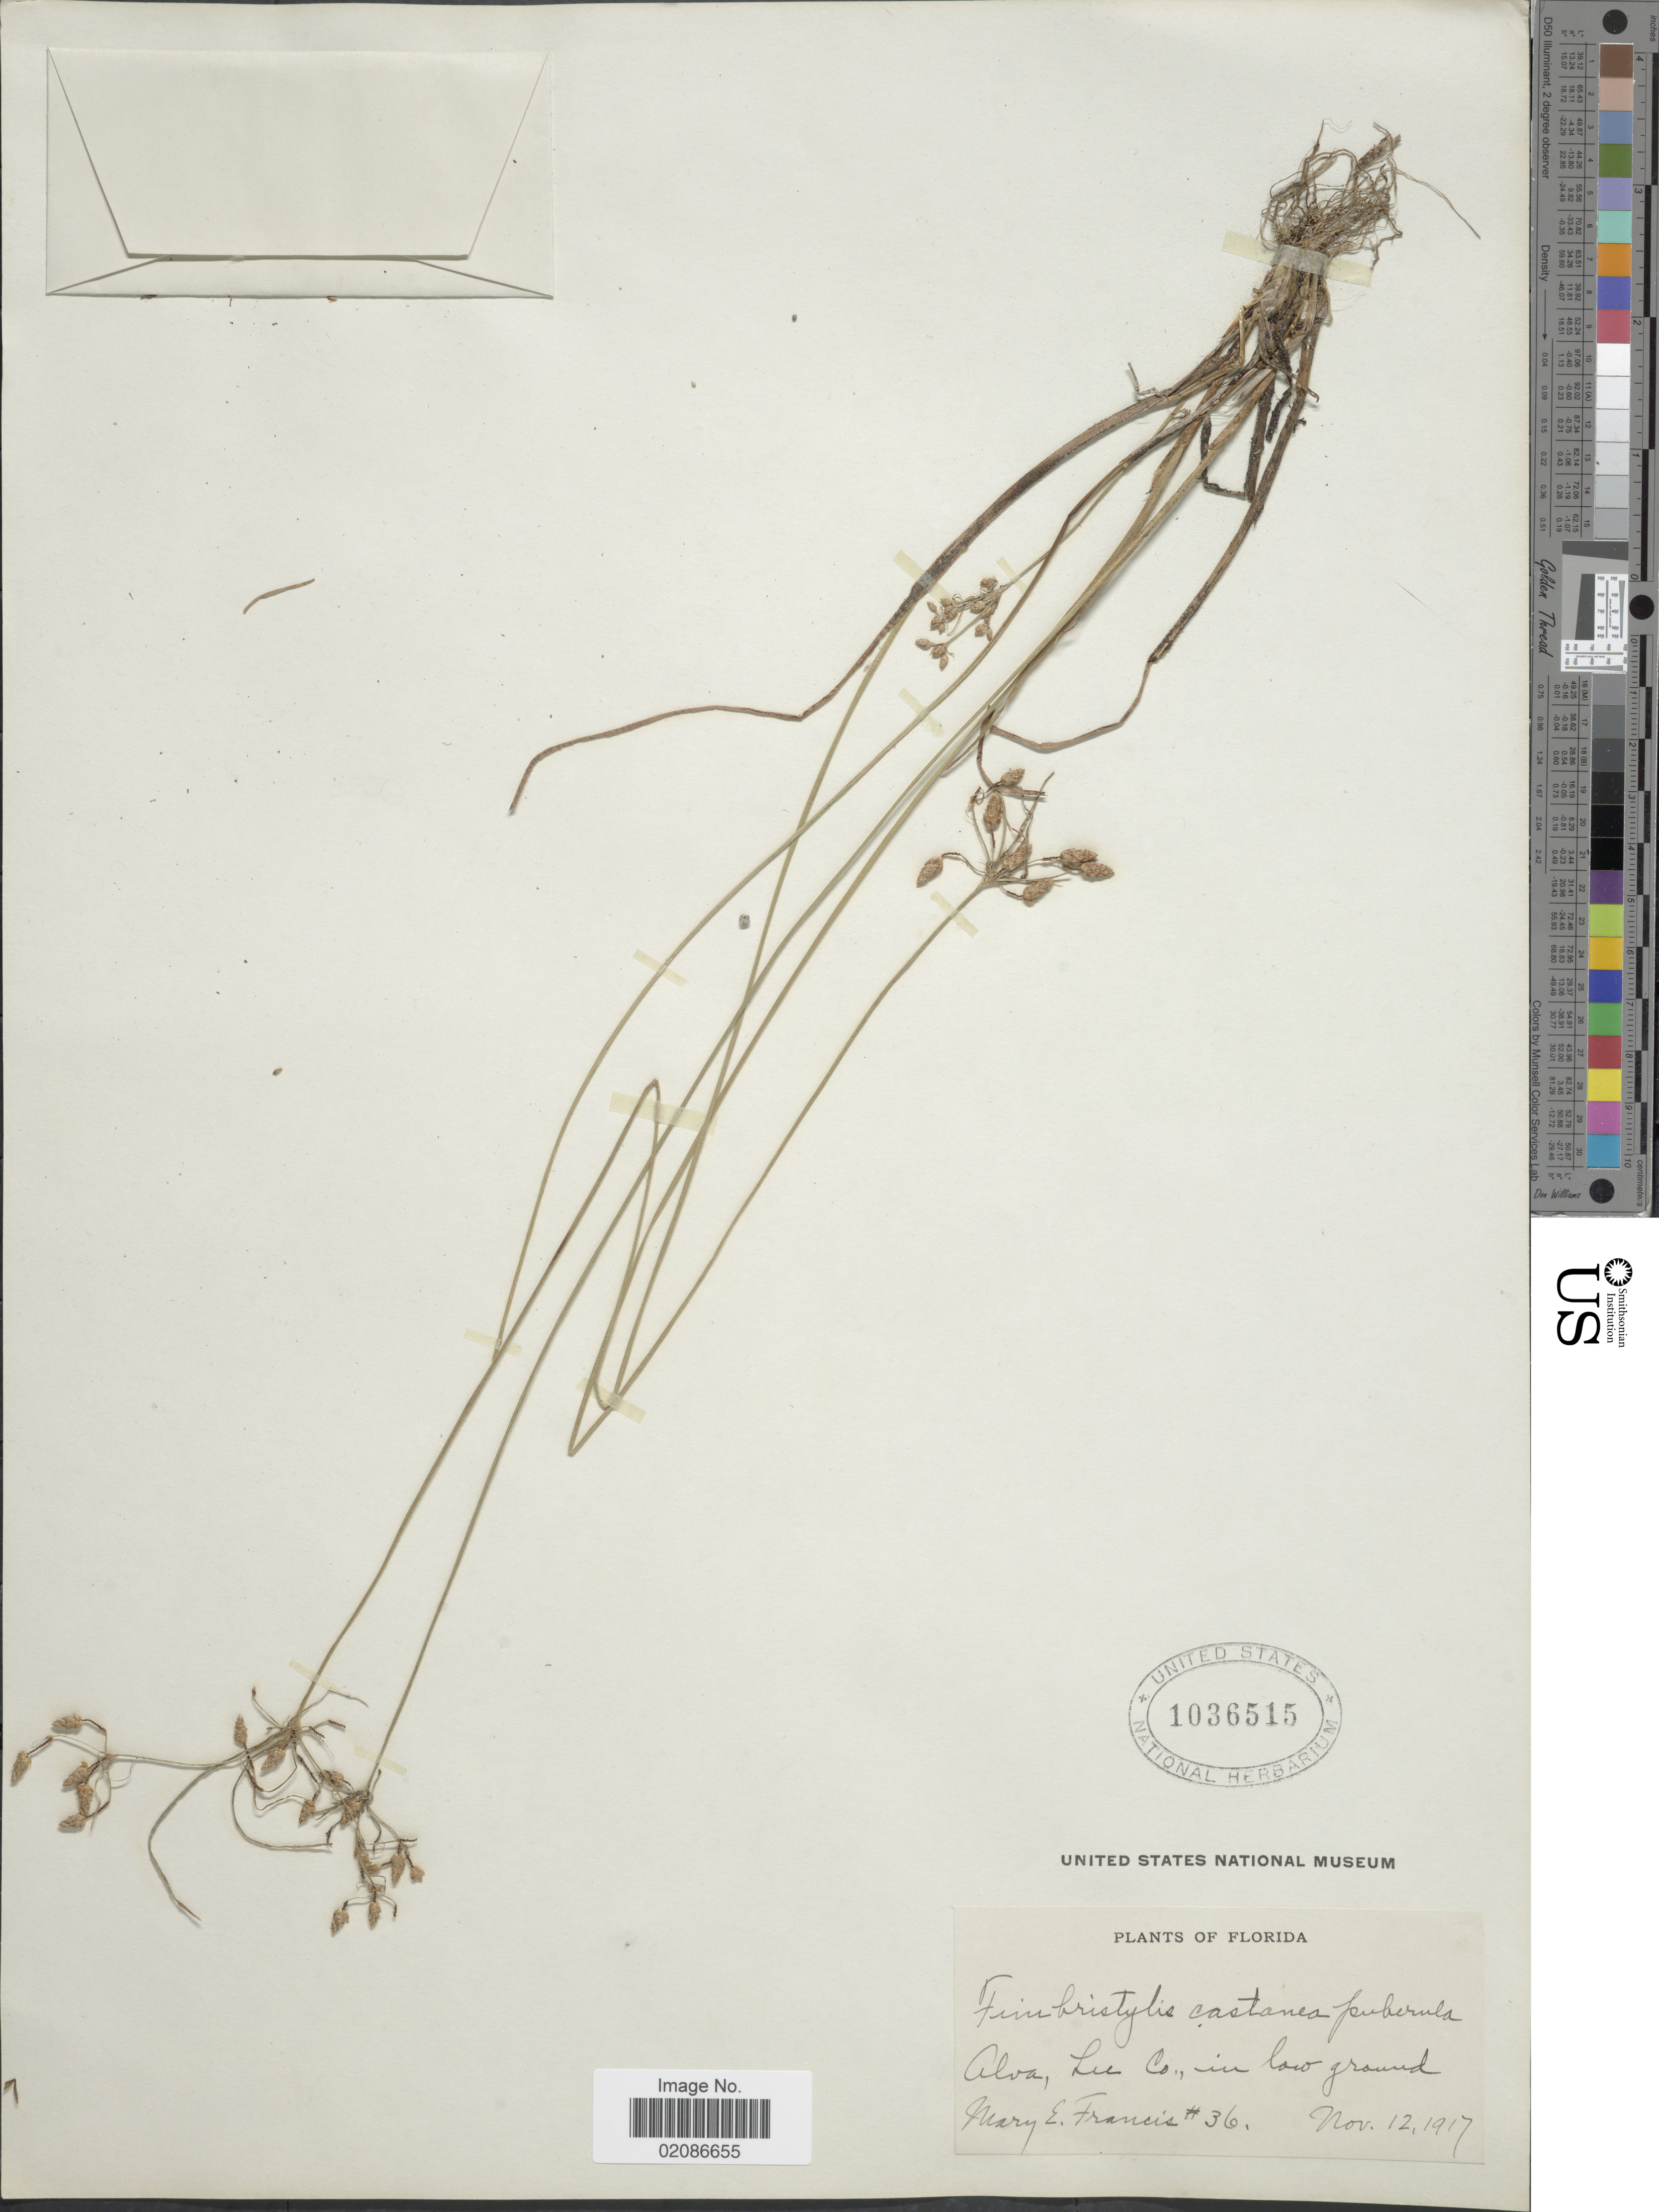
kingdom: Plantae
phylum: Tracheophyta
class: Liliopsida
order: Poales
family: Cyperaceae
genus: Fimbristylis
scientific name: Fimbristylis dichotoma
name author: (L.) Vahl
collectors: M. E. Francis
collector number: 36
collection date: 1917-11-12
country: United States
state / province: Florida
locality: Alva, Lee Co., in low ground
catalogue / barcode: US 1036515